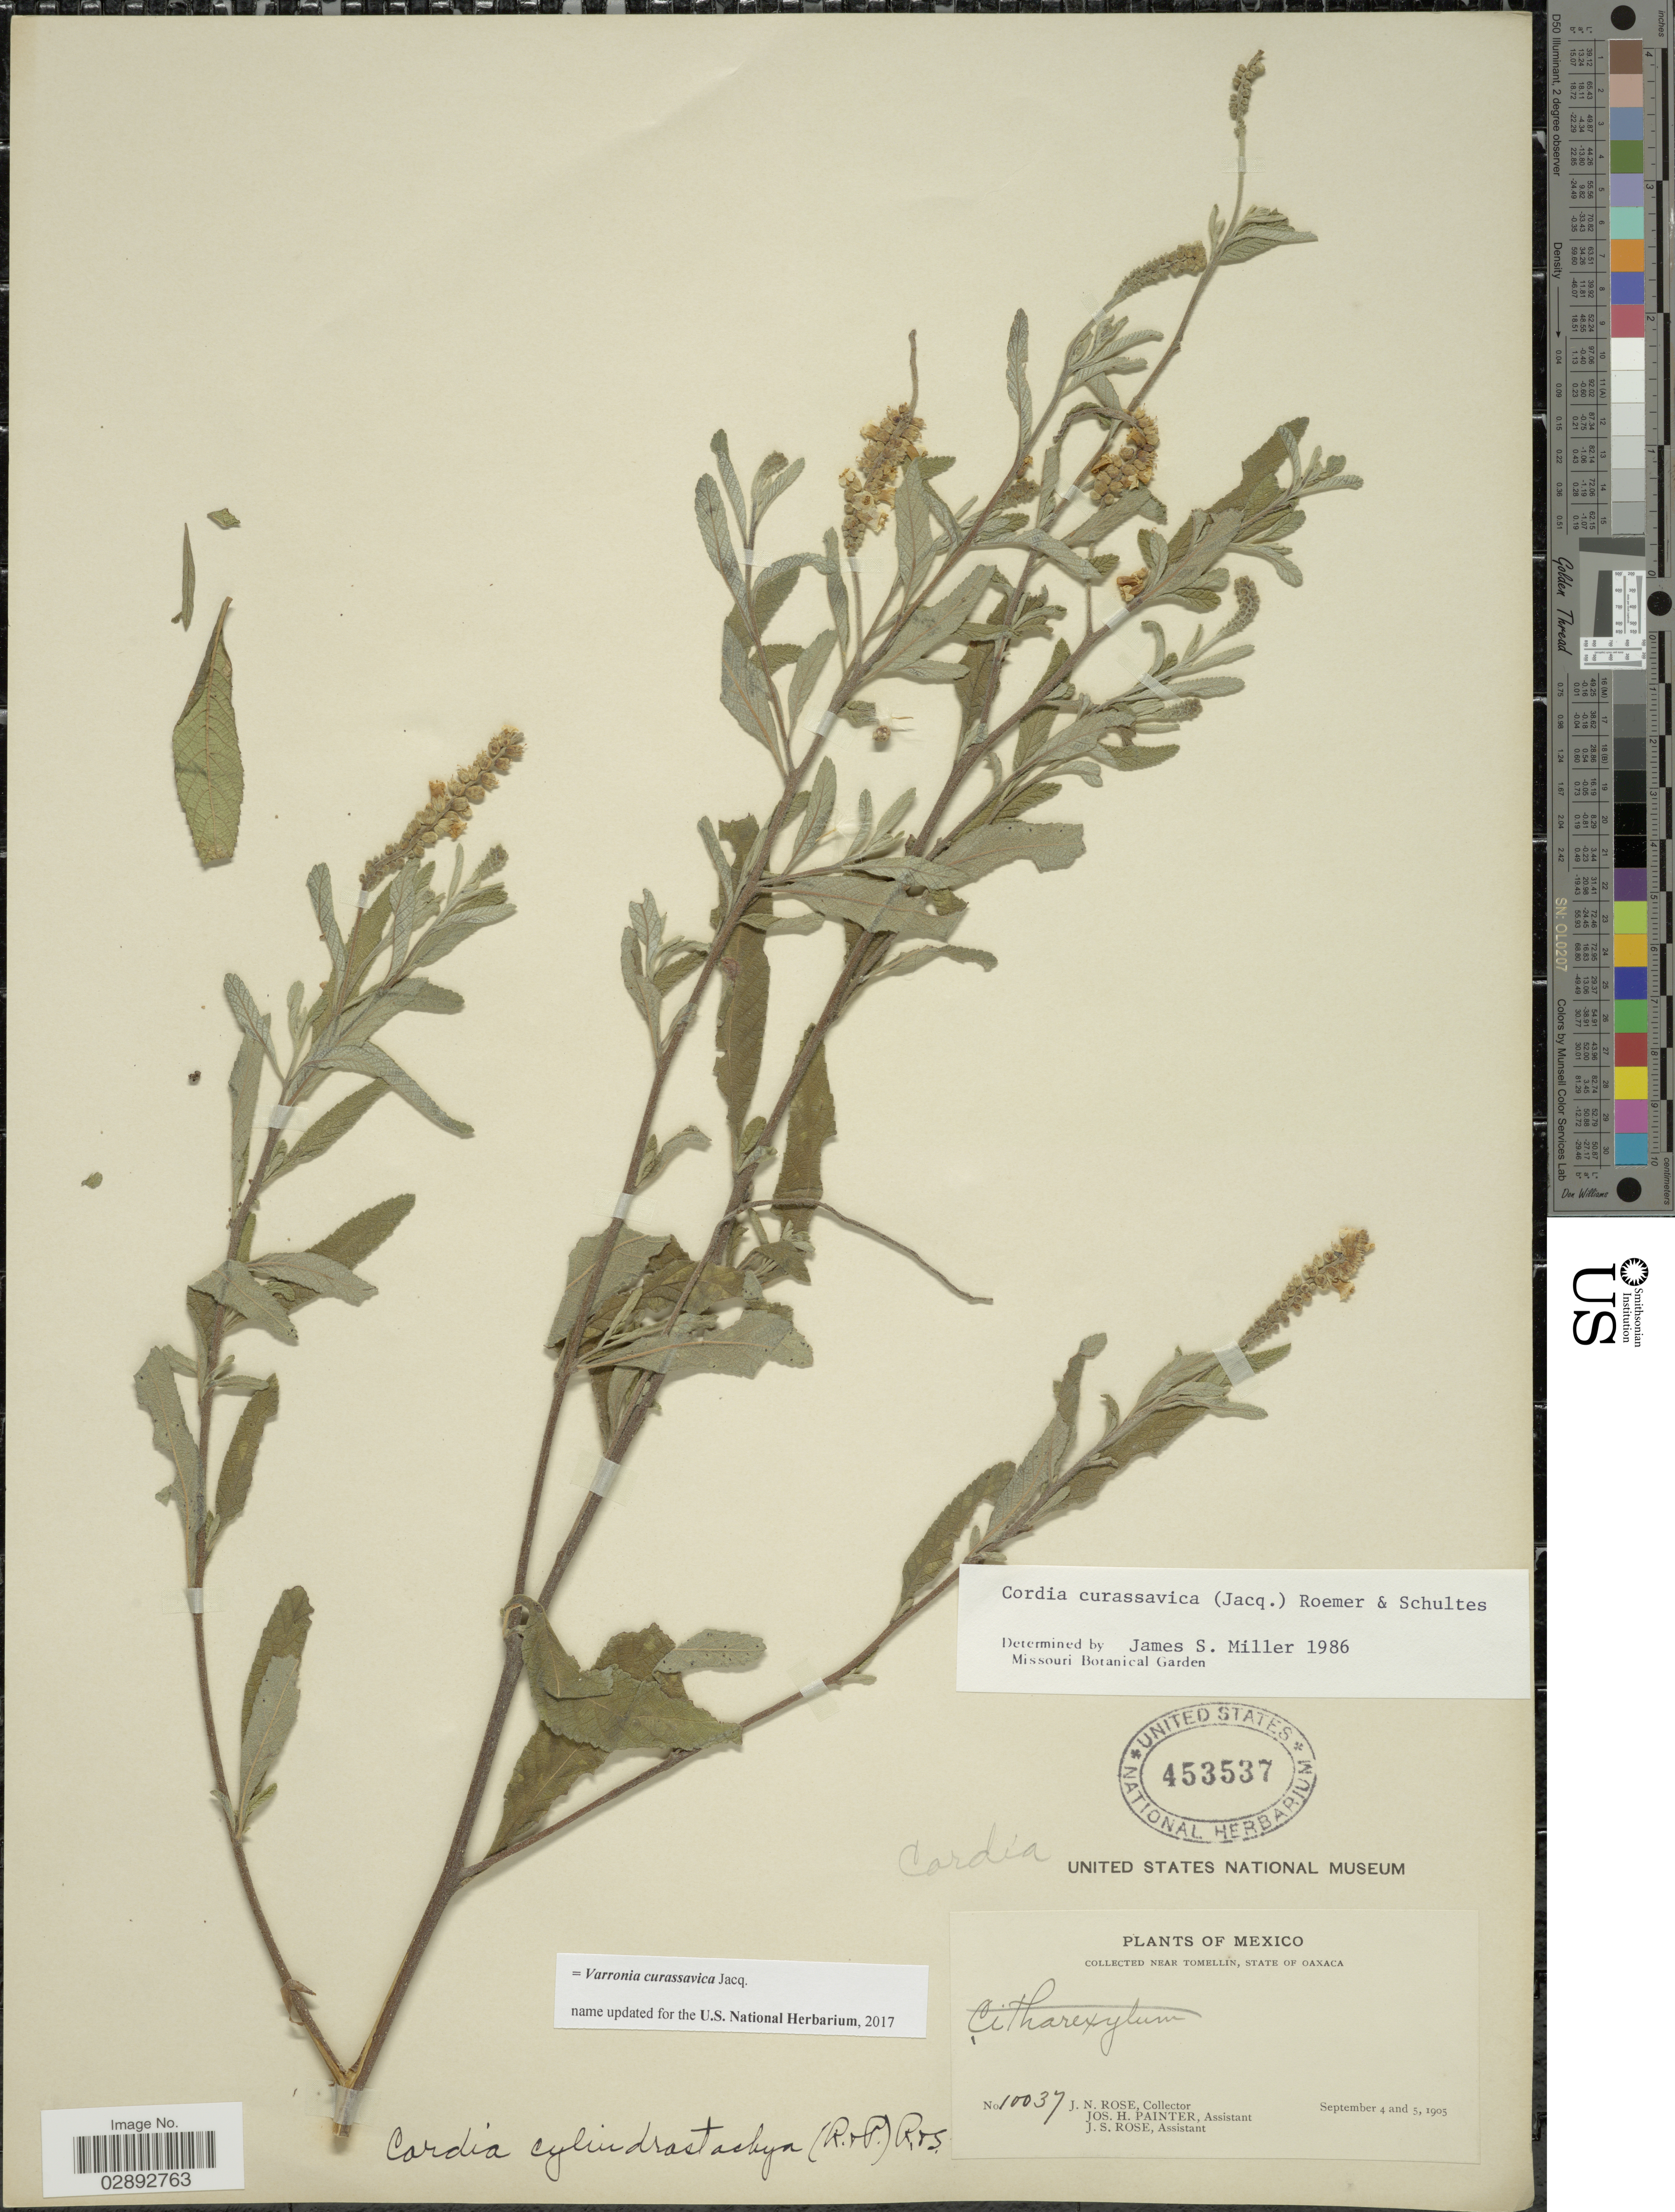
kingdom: Plantae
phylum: Tracheophyta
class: Magnoliopsida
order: Boraginales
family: Cordiaceae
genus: Varronia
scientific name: Varronia curassavica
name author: Jacq.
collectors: J. N. Rose, J. H. Painter & J. S. Rose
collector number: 10037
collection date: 1905-09-04/1905-09-05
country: Mexico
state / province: Oaxaca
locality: Near Tomellin, State of Oaxaca.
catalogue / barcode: US 453537